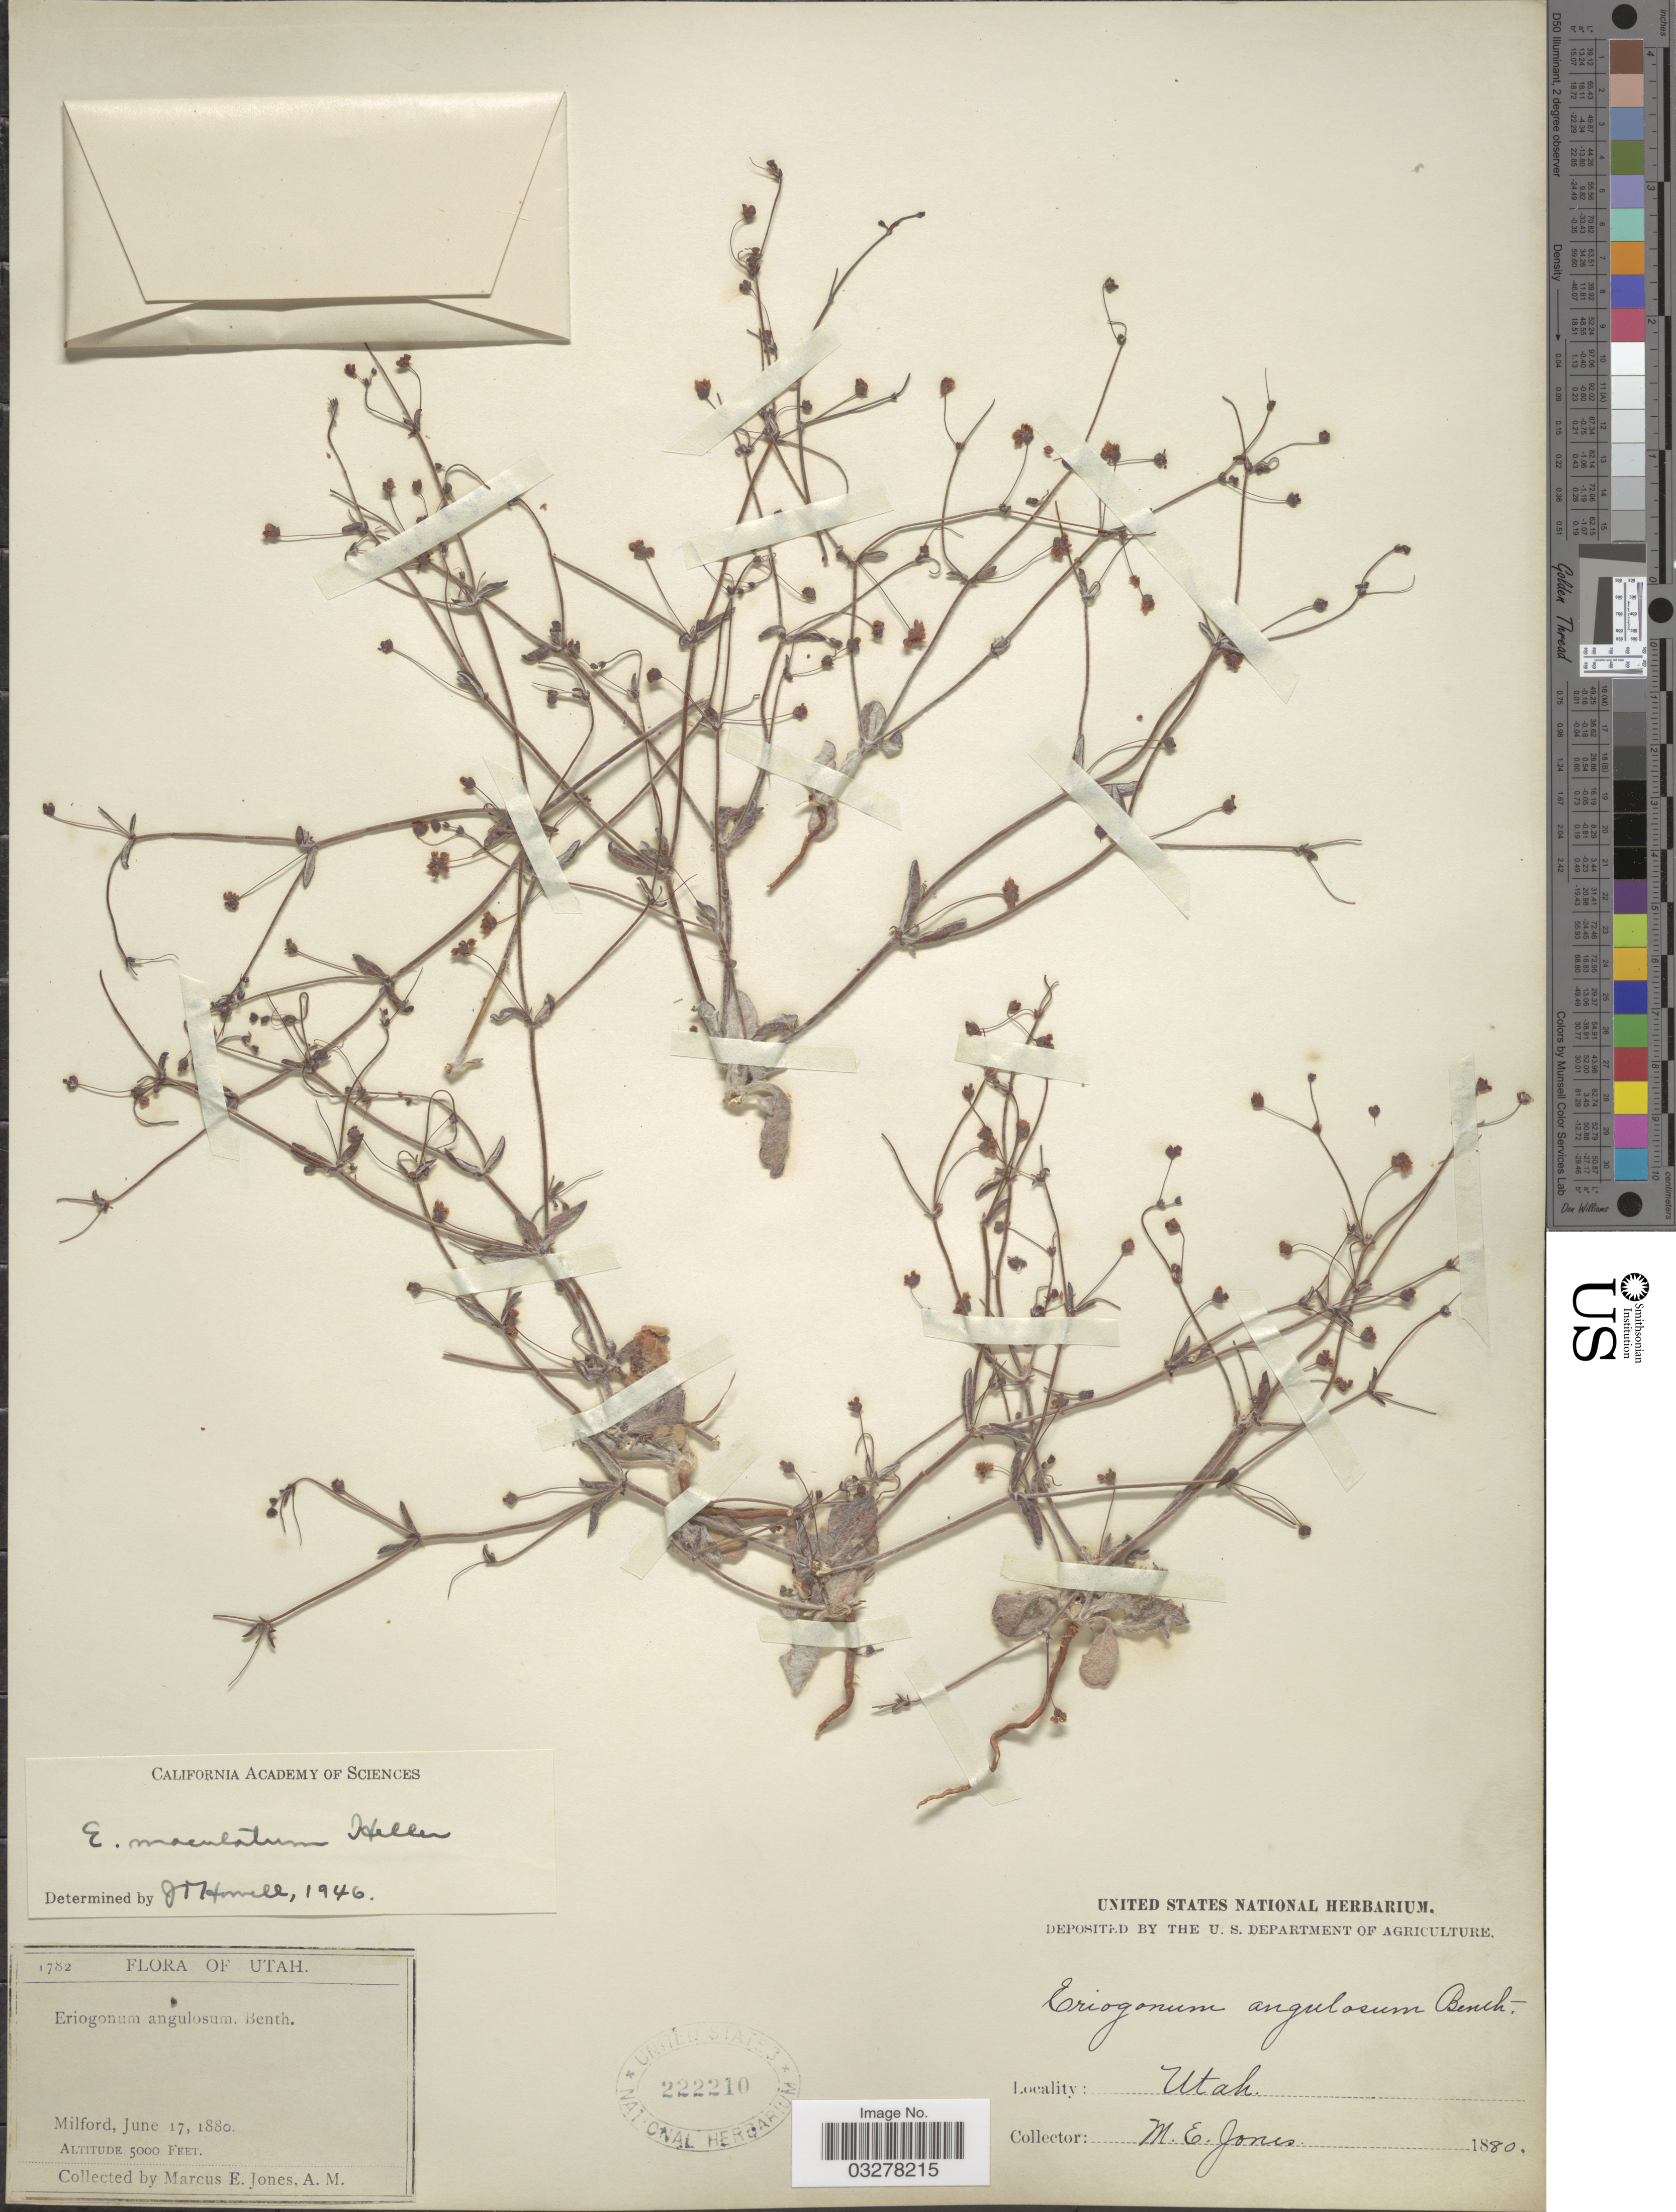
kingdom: Plantae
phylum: Tracheophyta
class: Magnoliopsida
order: Caryophyllales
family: Polygonaceae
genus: Eriogonum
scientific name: Eriogonum maculatum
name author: A. Heller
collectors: M. E. Jones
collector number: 1782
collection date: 1880-06-17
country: United States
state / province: Utah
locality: Milford.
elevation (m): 1524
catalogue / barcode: US 222210